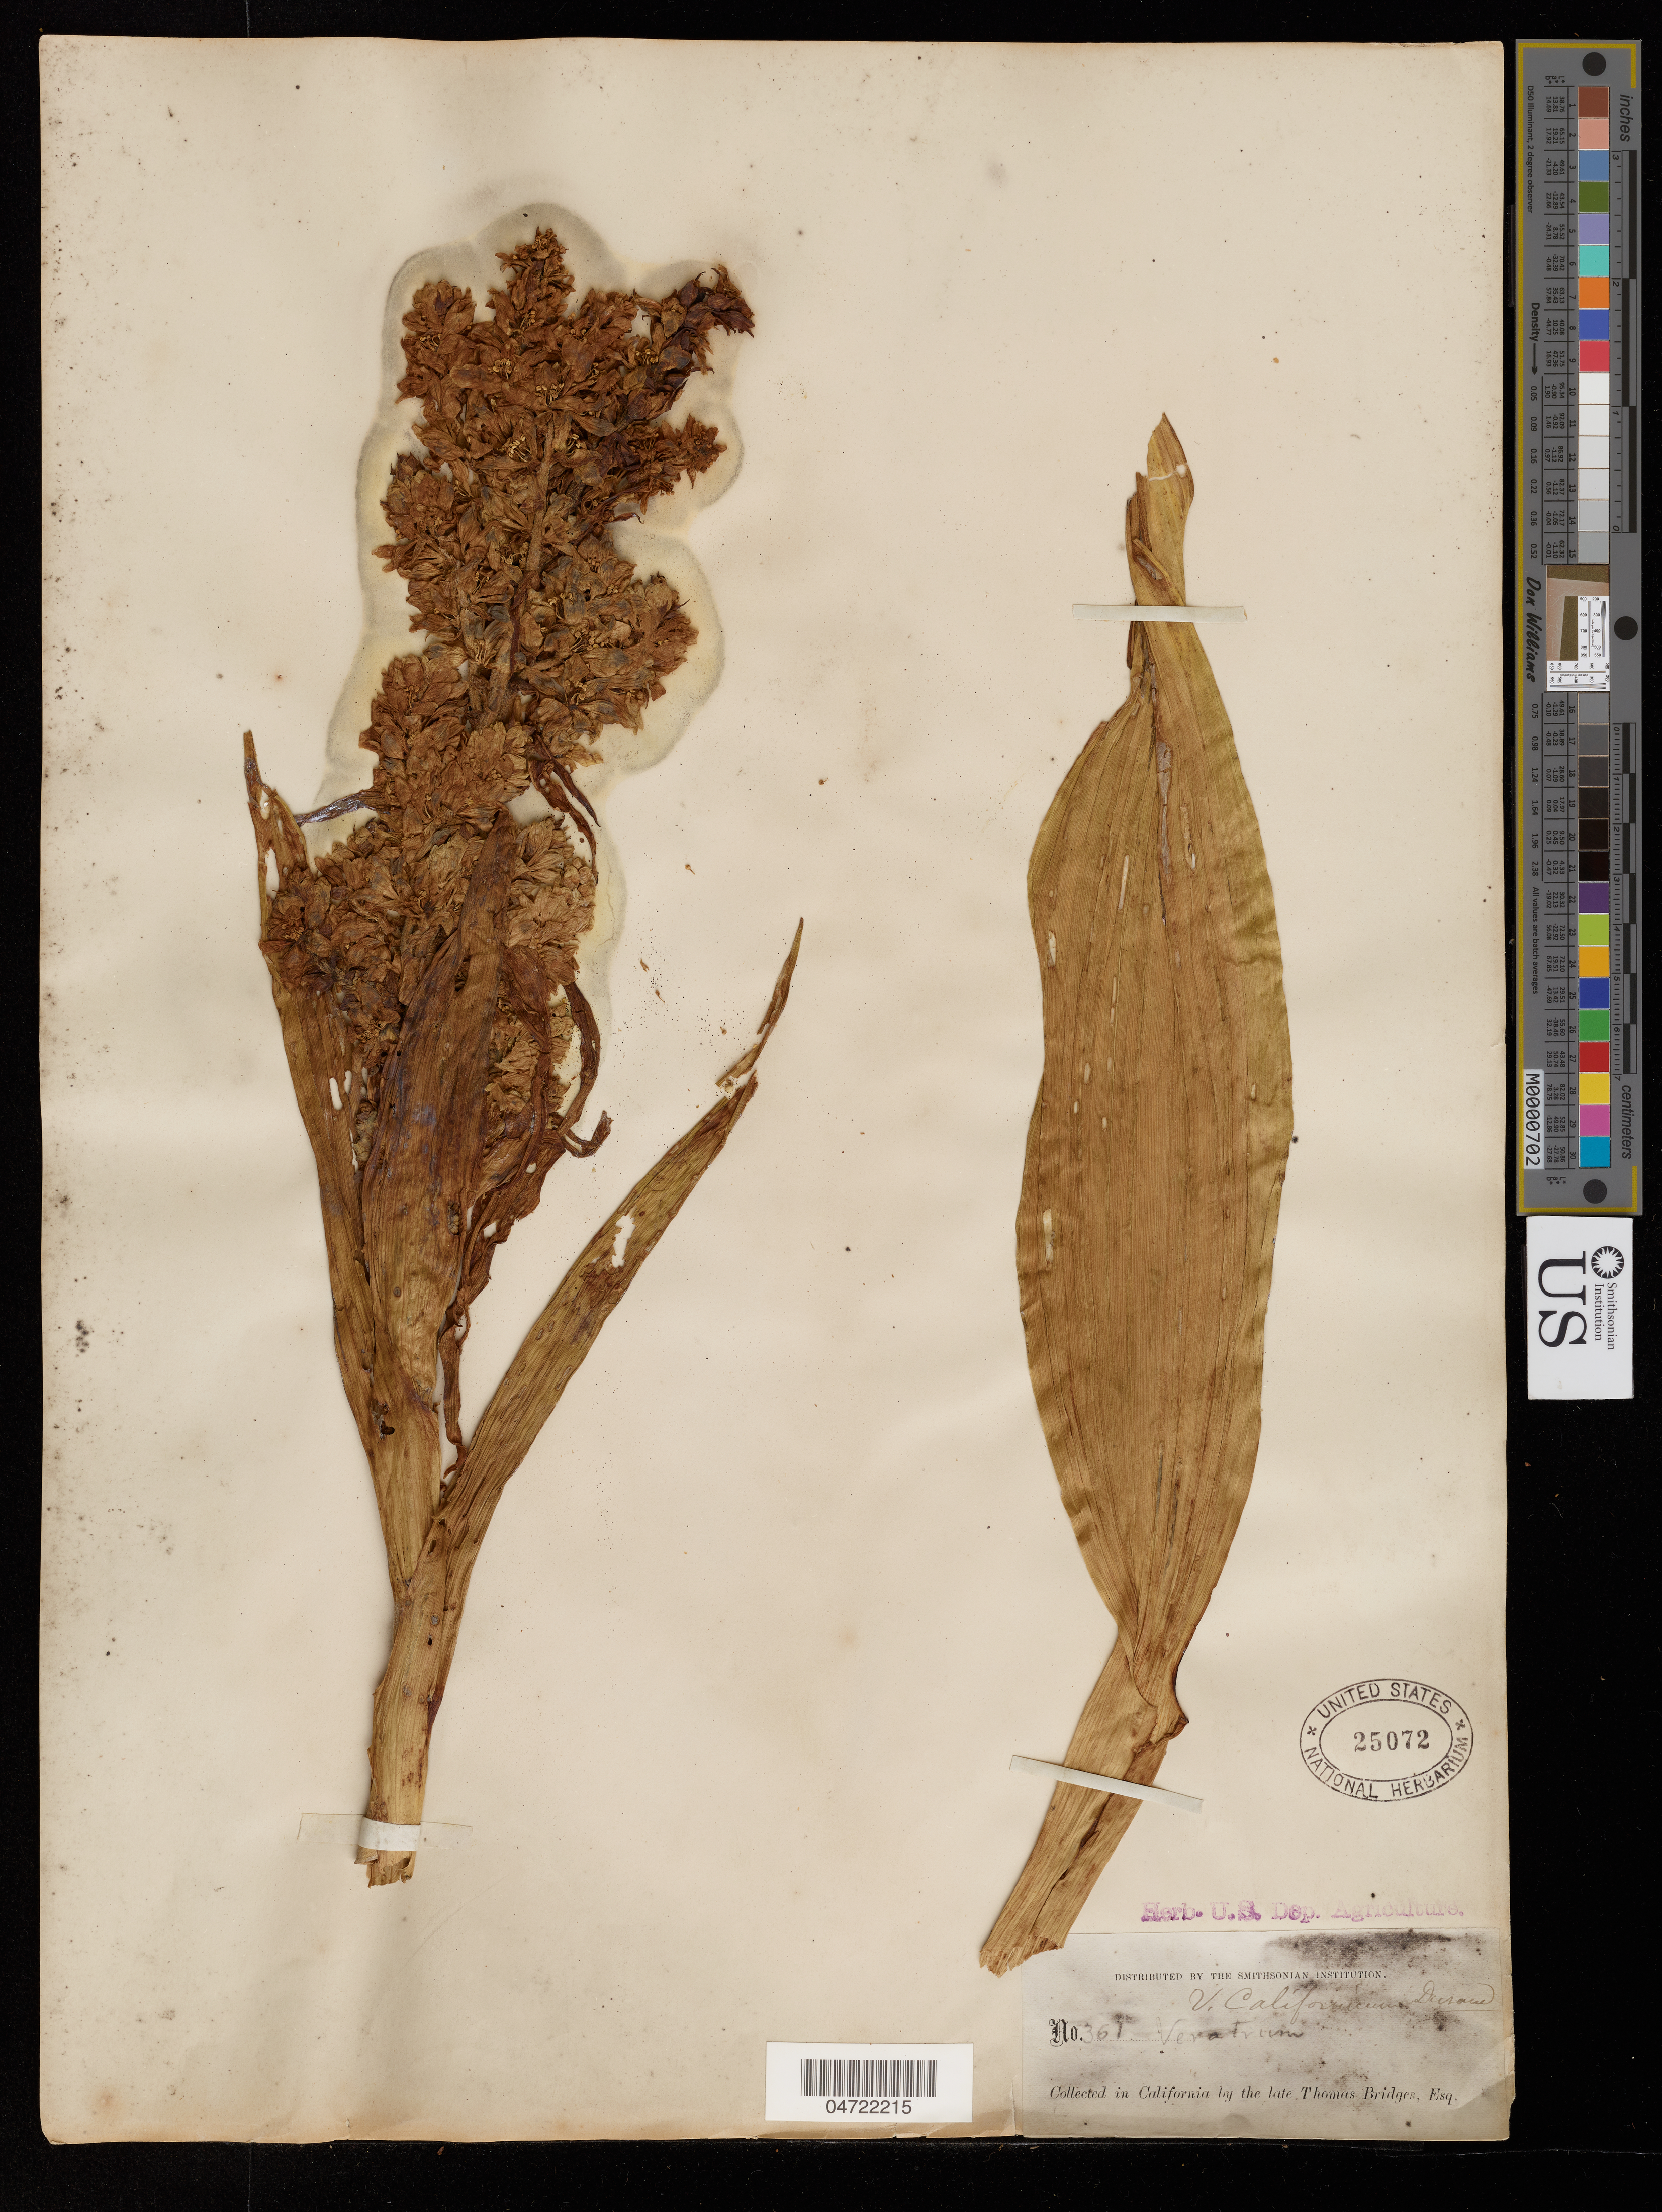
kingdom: Plantae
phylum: Tracheophyta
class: Liliopsida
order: Liliales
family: Melanthiaceae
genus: Veratrum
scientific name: Veratrum californicum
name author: Durand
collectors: T. Bridges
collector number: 361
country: United States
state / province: California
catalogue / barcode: US 25072